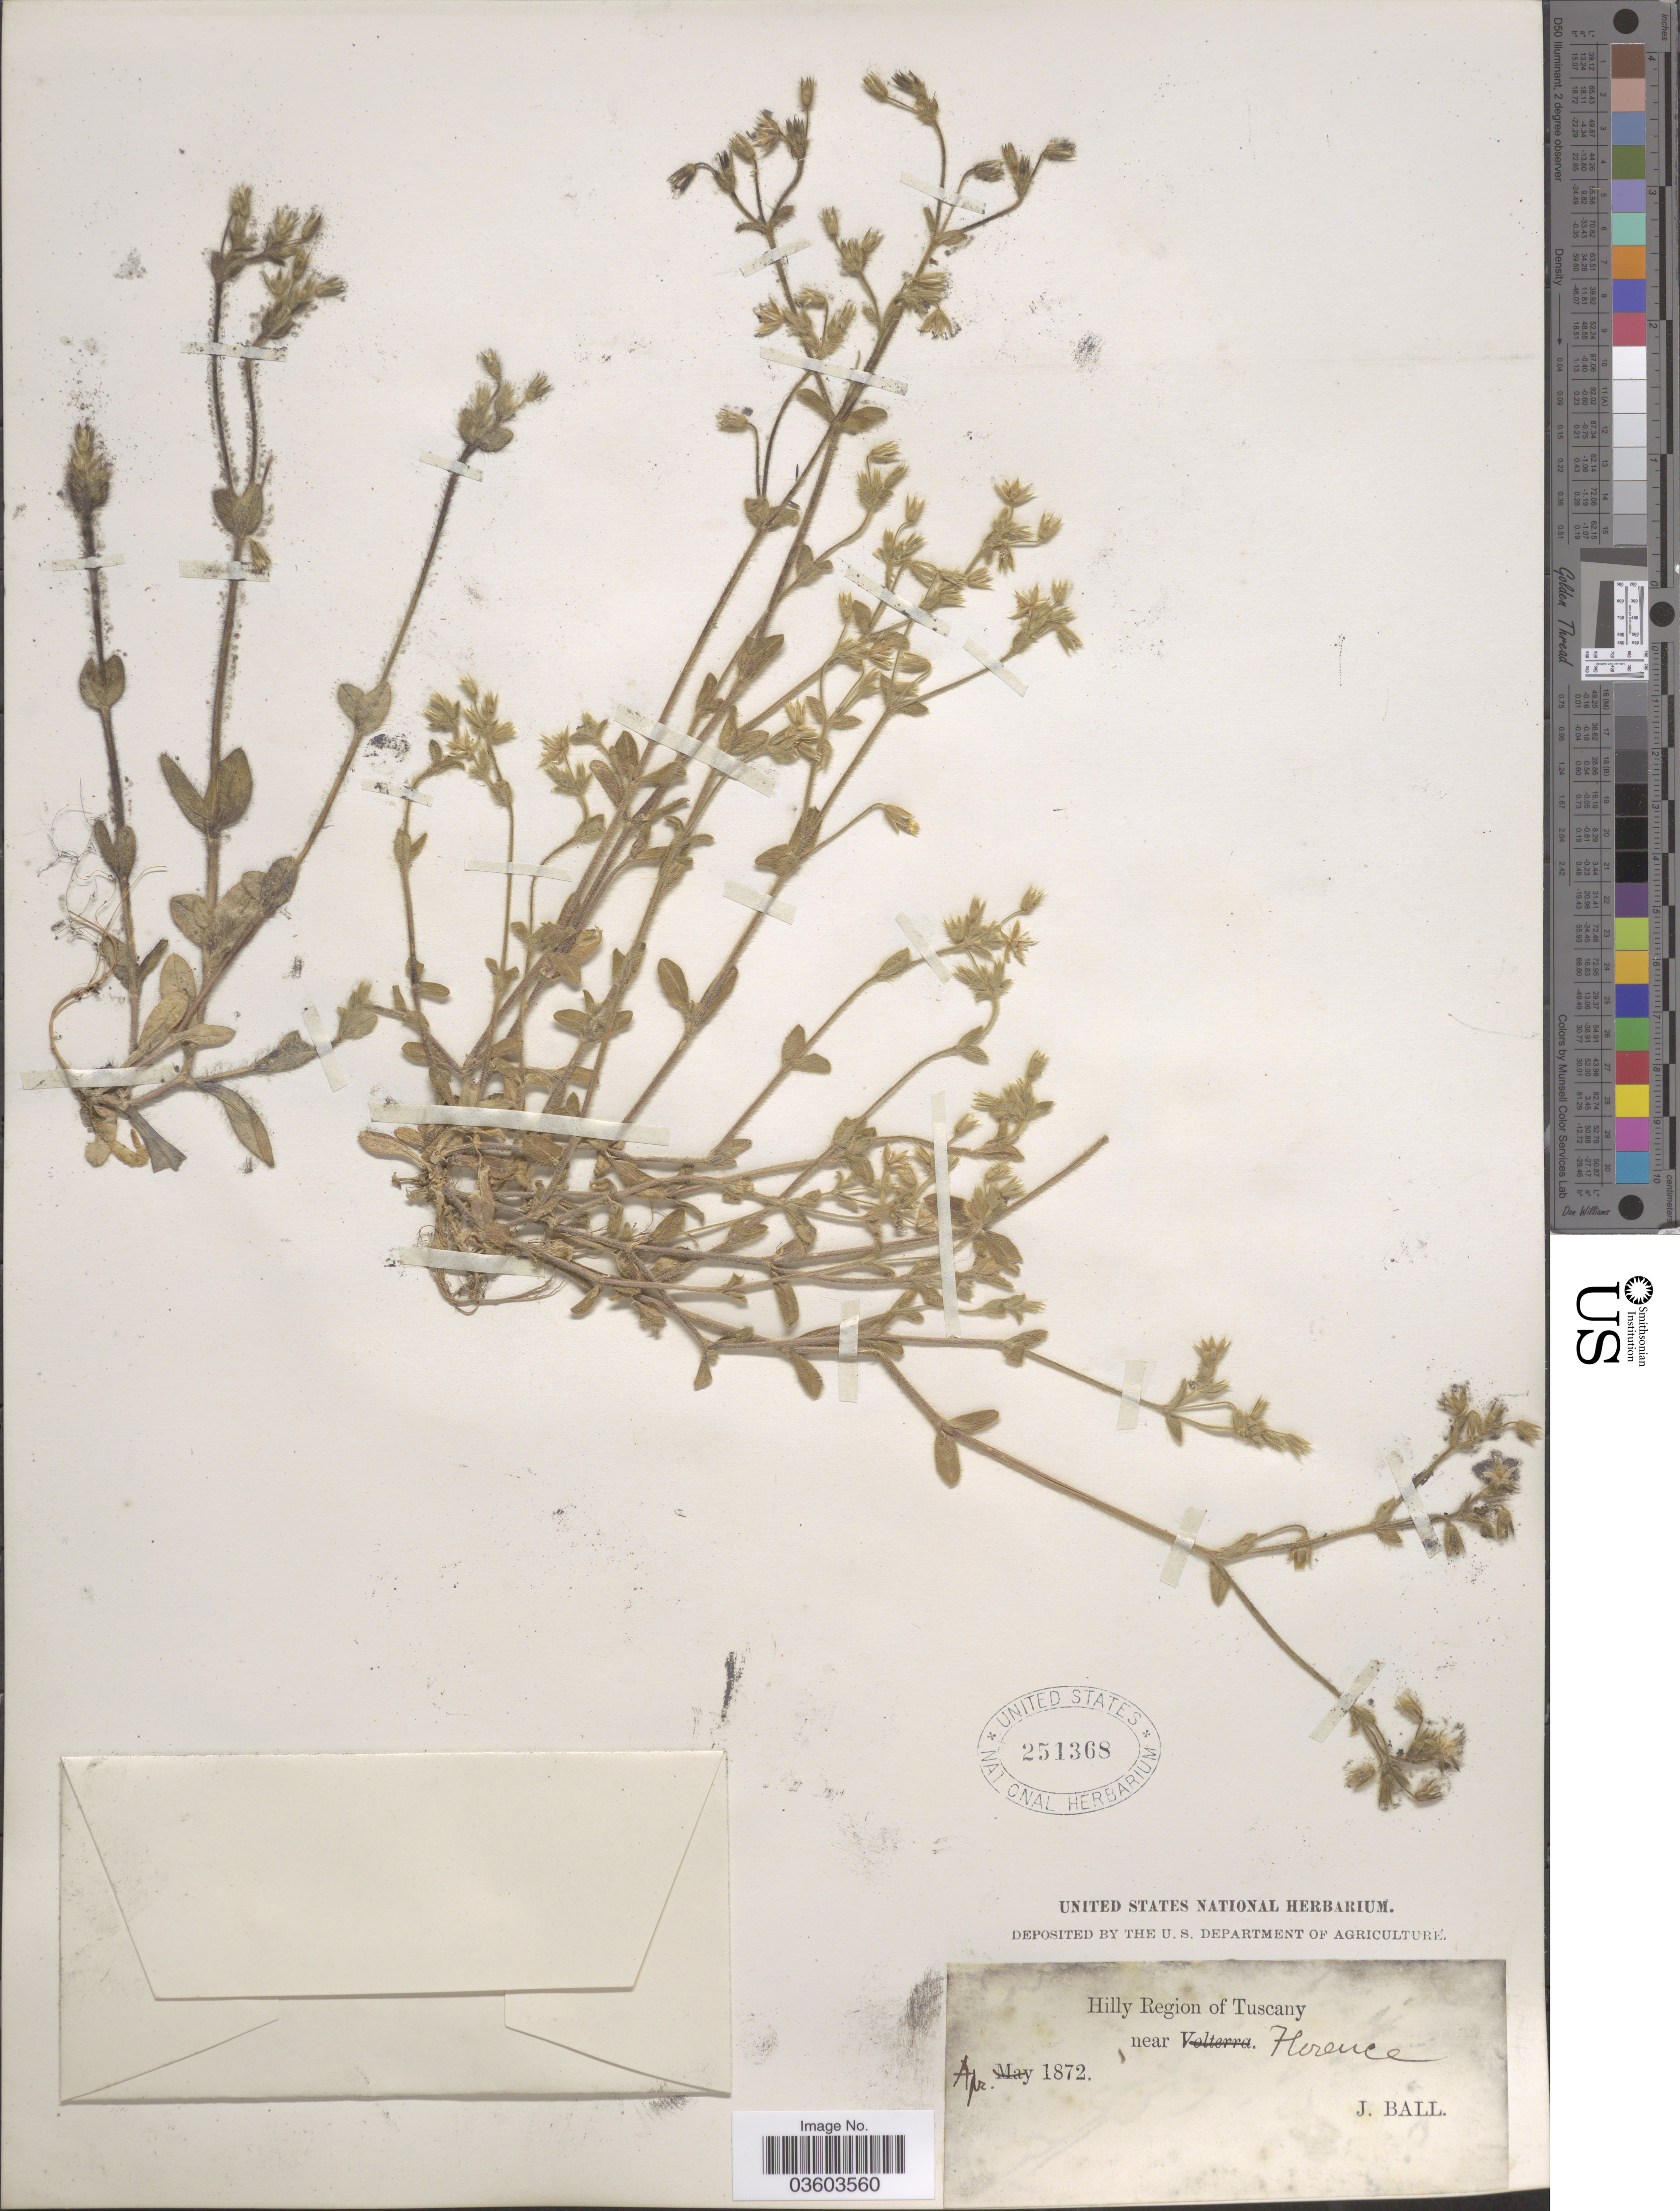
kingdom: Plantae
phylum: Tracheophyta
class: Magnoliopsida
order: Caryophyllales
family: Caryophyllaceae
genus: Cerastium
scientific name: Cerastium sp.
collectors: J. Ball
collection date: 1872-04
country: Italy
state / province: Tuscany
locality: Hilly Region of Tuscany near Florence.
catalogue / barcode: US 251368